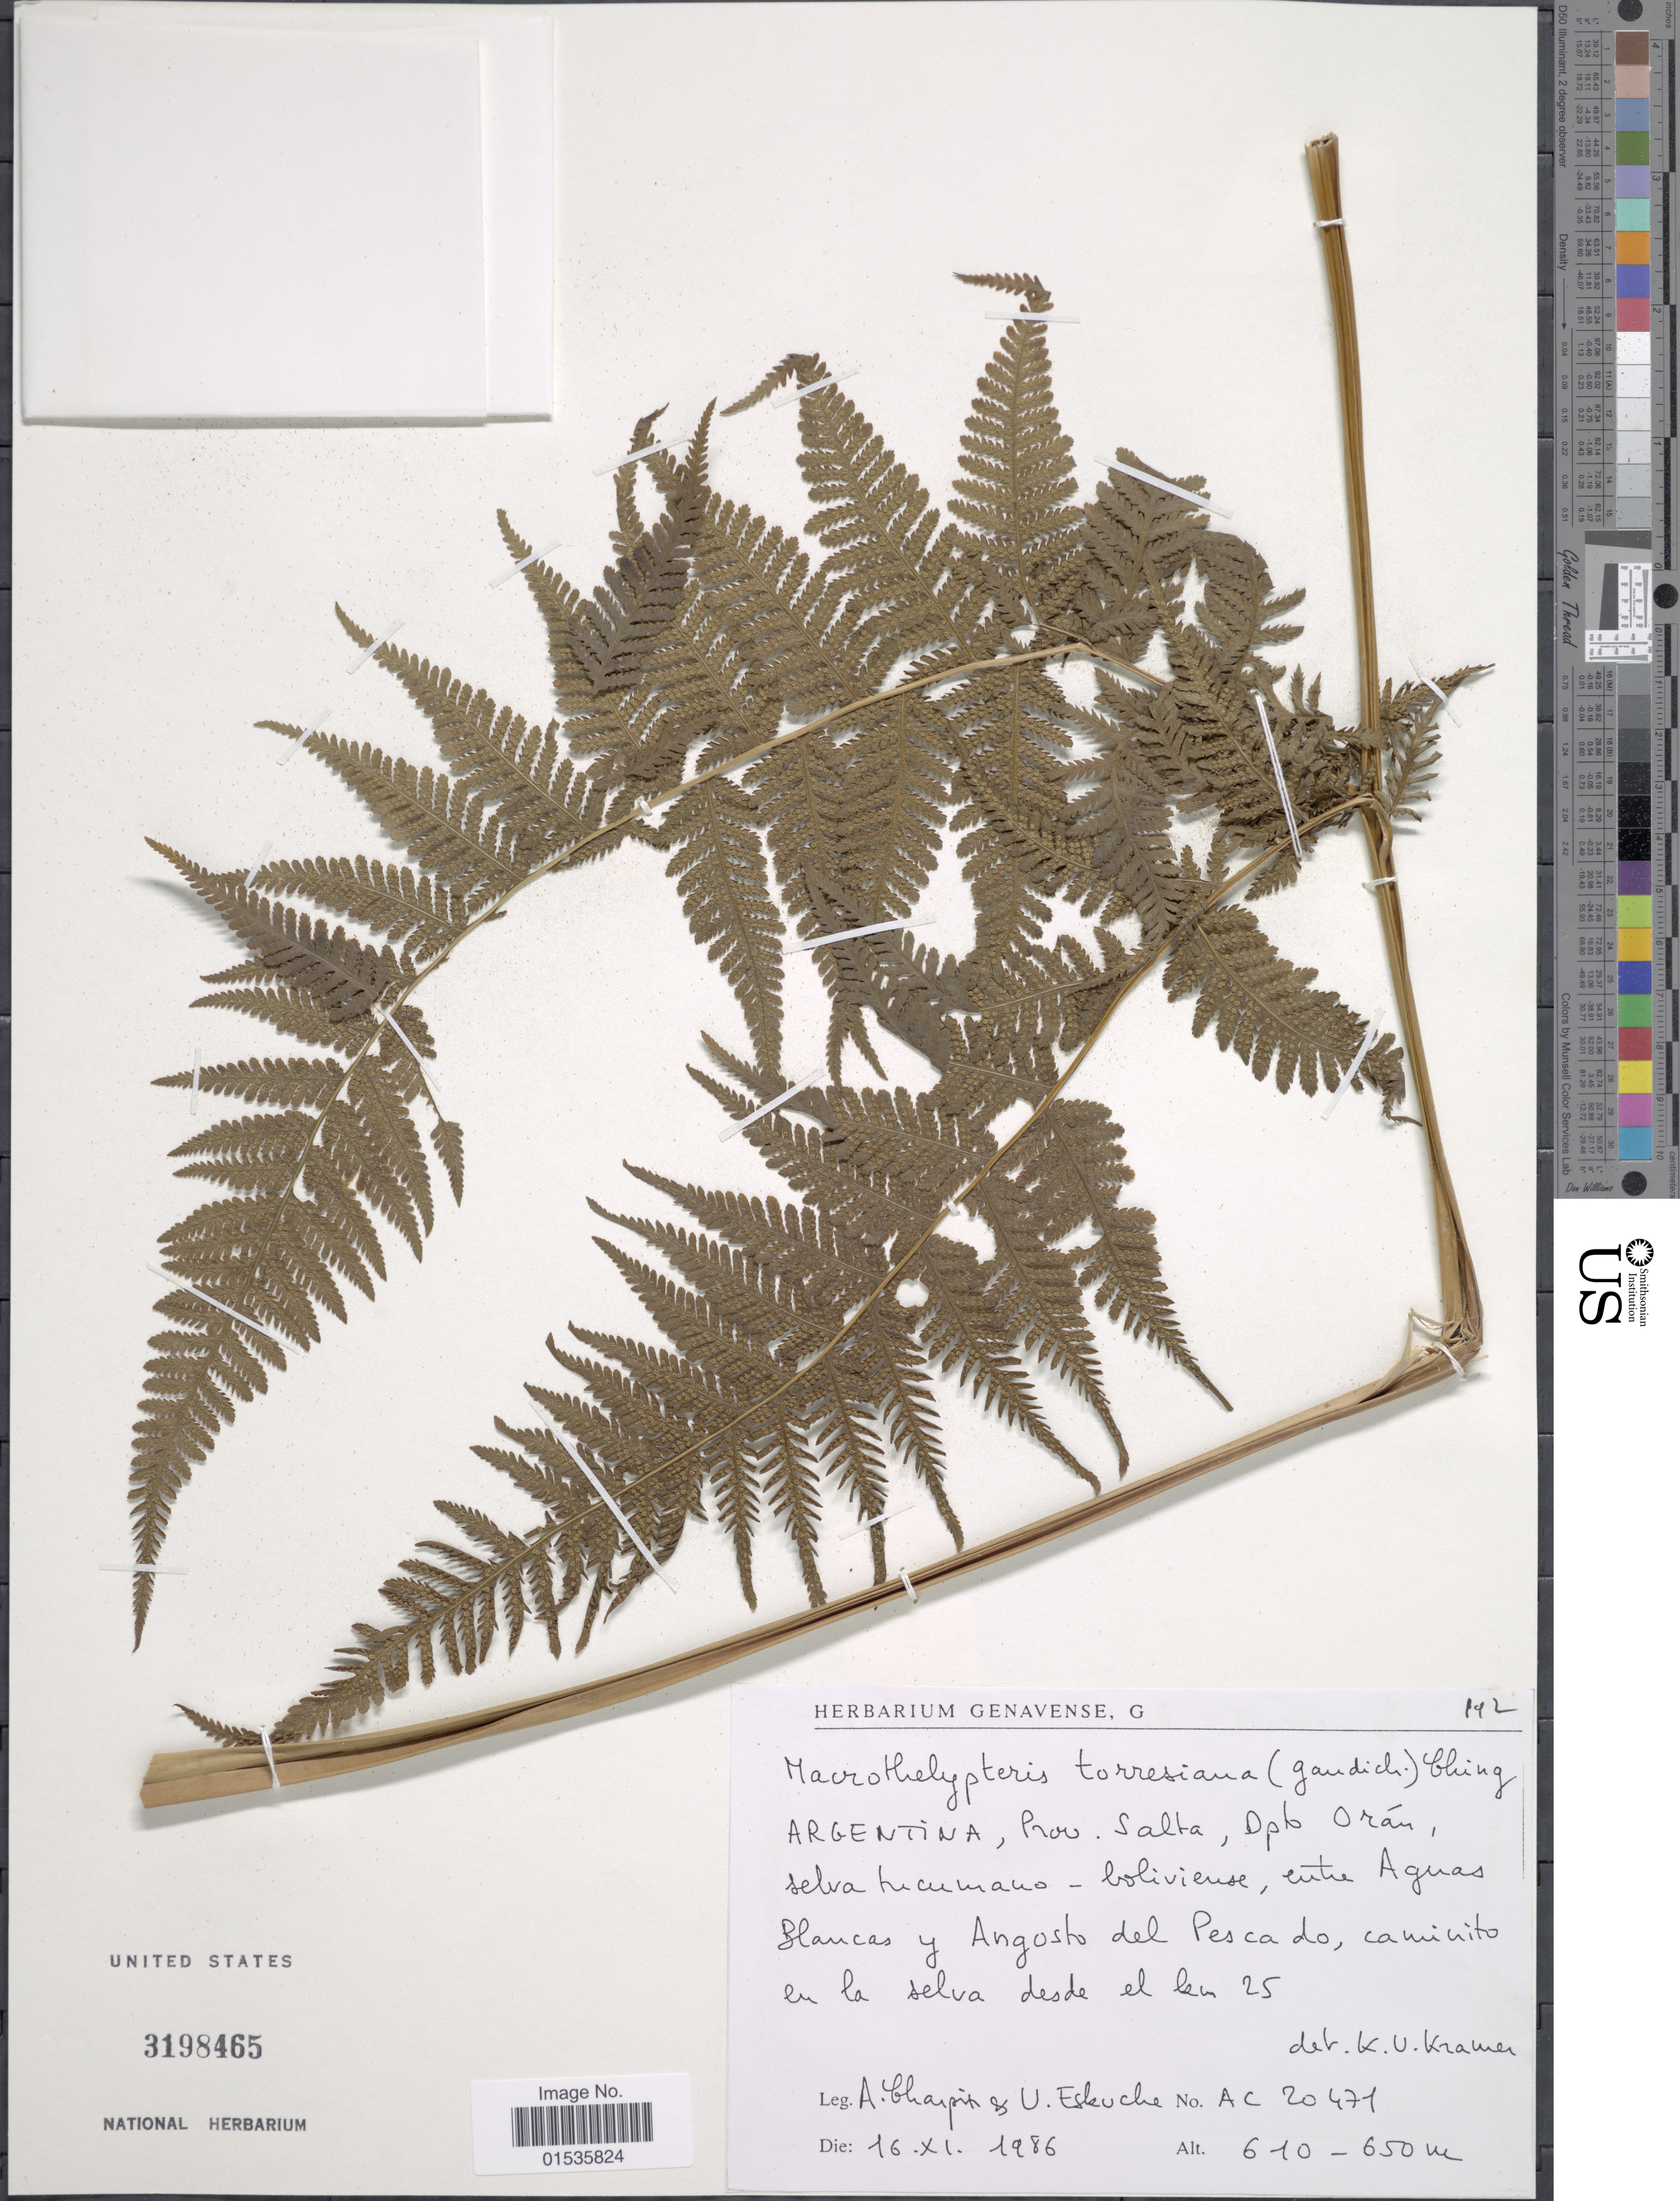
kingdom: Plantae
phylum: Tracheophyta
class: Polypodiopsida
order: Polypodiales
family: Thelypteridaceae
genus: Macrothelypteris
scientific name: Macrothelypteris torresiana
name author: (Gaudich.) Ching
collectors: A. Charpin & U. G. Eskuche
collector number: AC20471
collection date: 1986-11-16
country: Argentina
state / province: Salta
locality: Argentina, Prov. Salta, Dpto Oran, selva tucumano - boliviense entre Aguas Blancas y Angosto del Pescado, caminito en la selva desde el km 25.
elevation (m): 610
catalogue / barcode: US 3198465